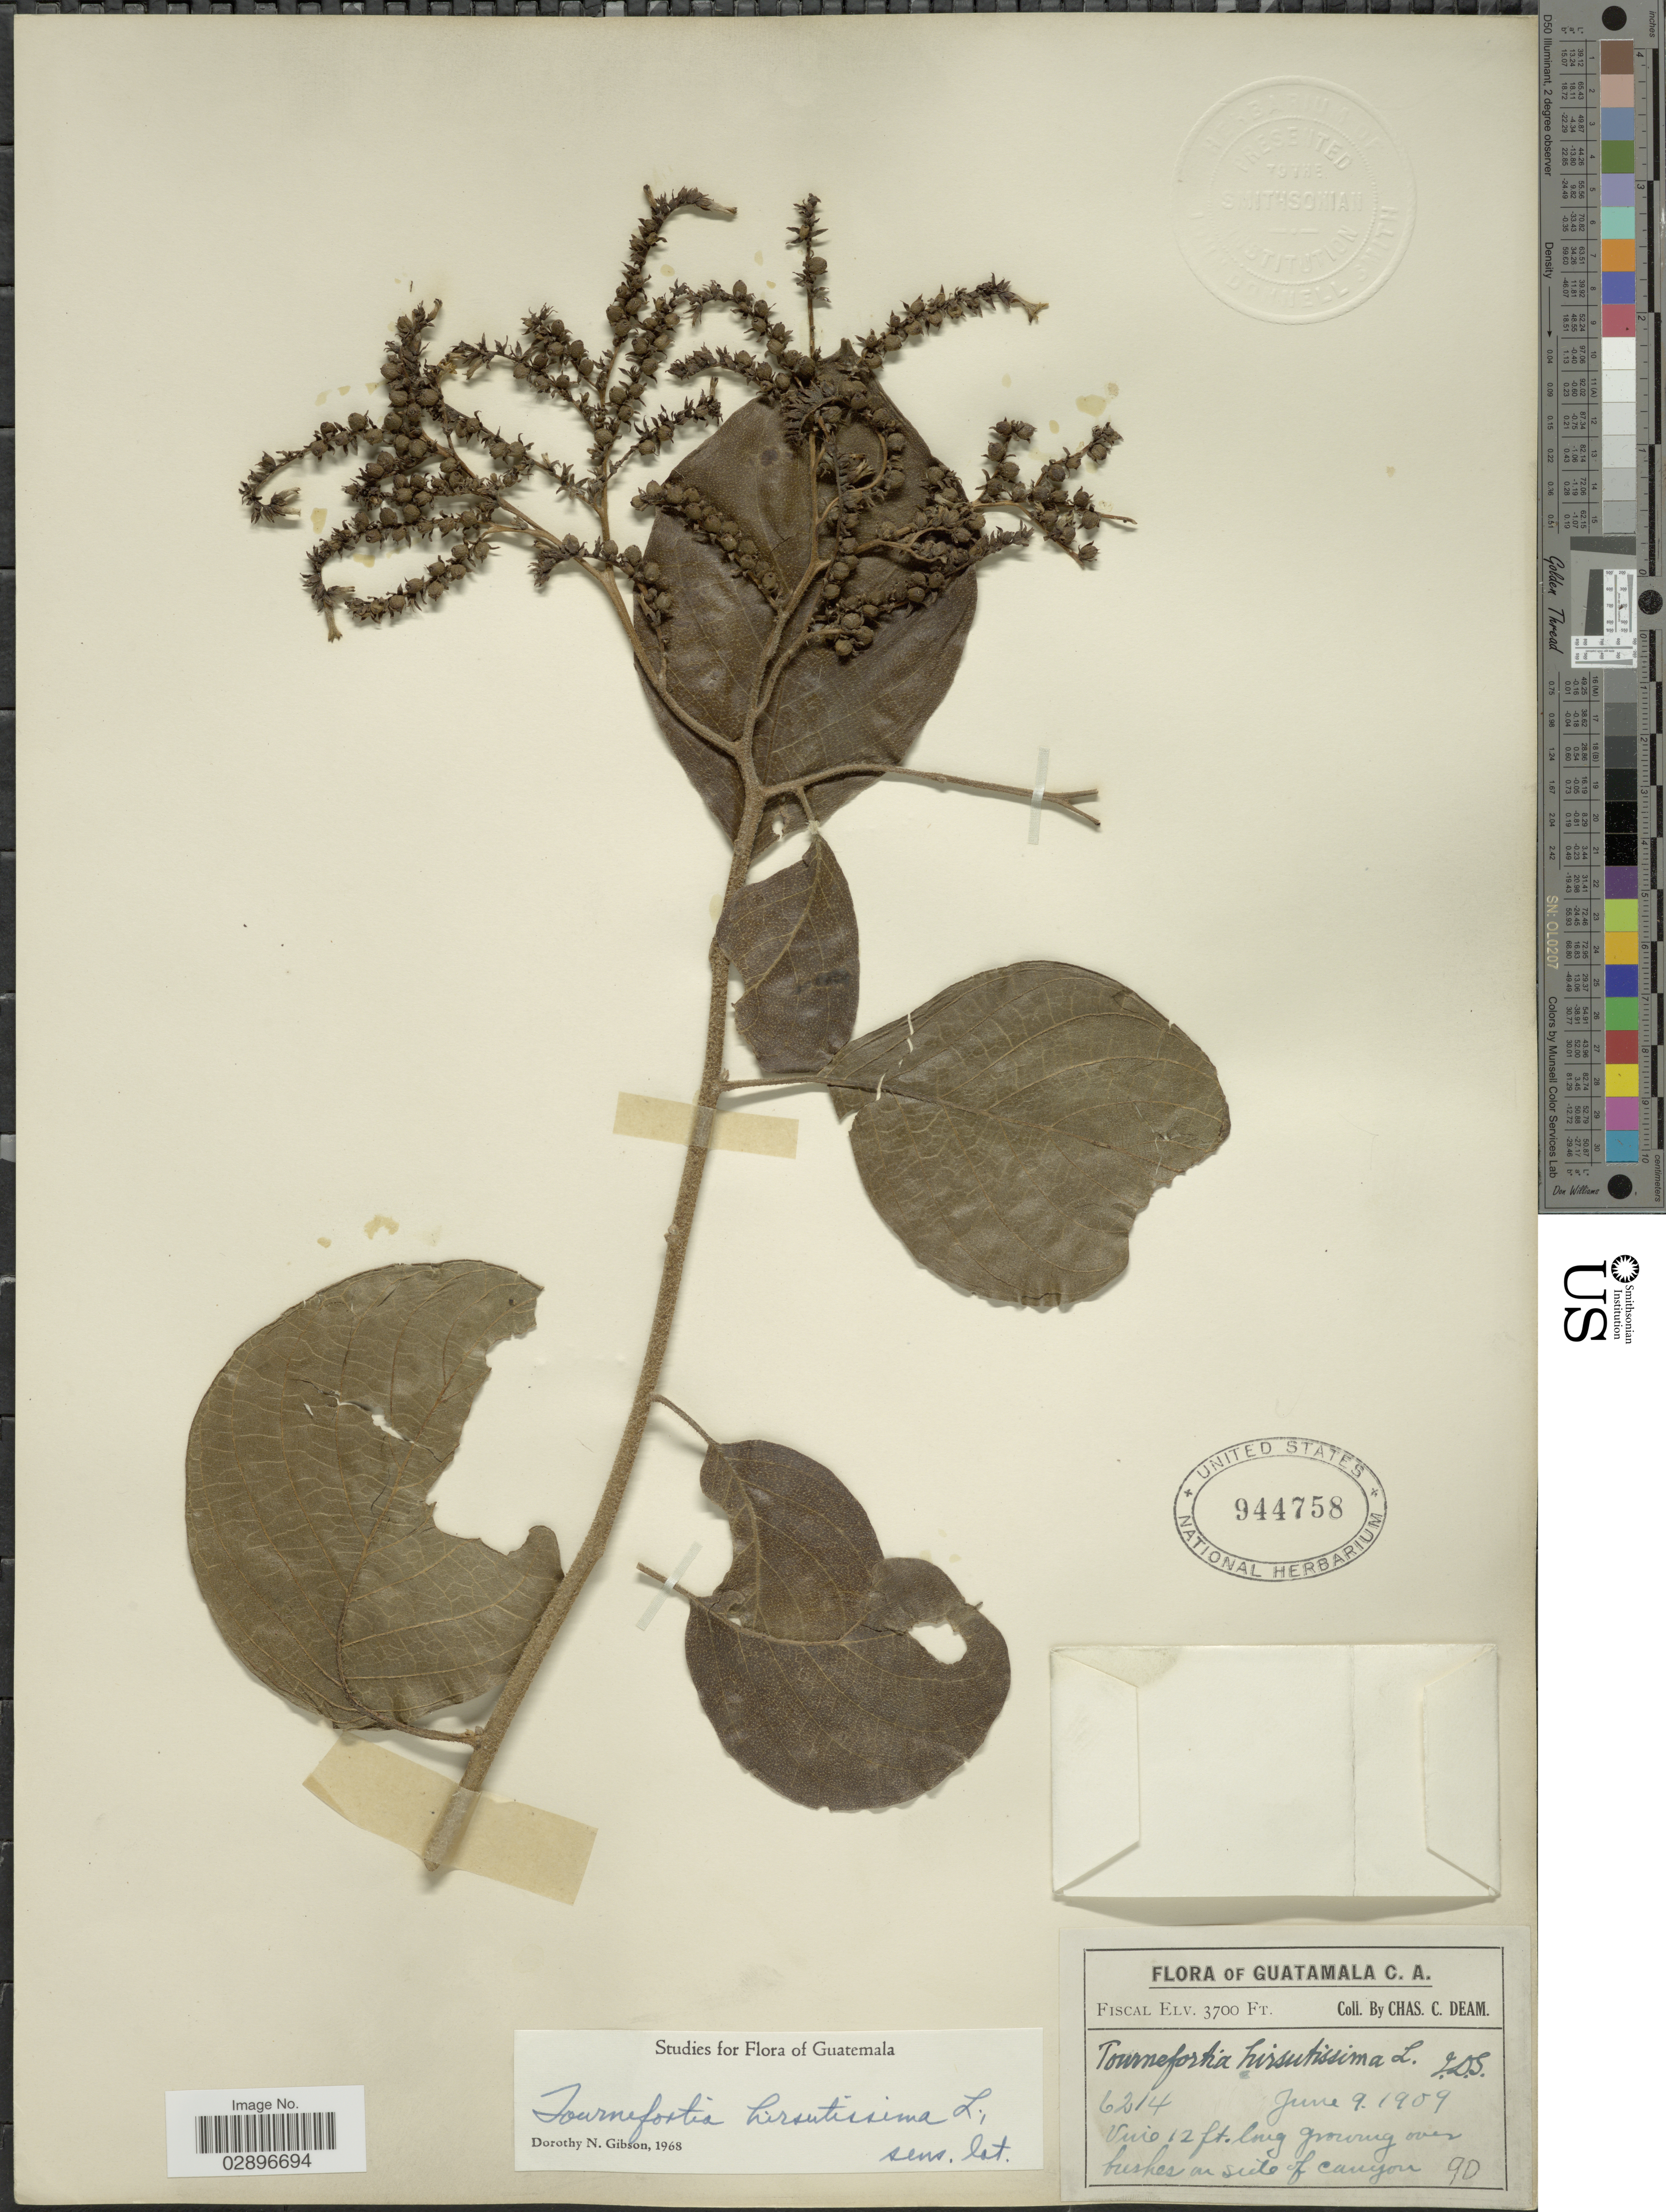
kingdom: Plantae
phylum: Tracheophyta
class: Magnoliopsida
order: Boraginales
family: Heliotropiaceae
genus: Tournefortia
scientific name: Tournefortia hirsutissima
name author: L.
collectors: C. C. Deam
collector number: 6214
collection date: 1909-06-09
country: Guatemala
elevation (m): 1128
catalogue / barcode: US 944758